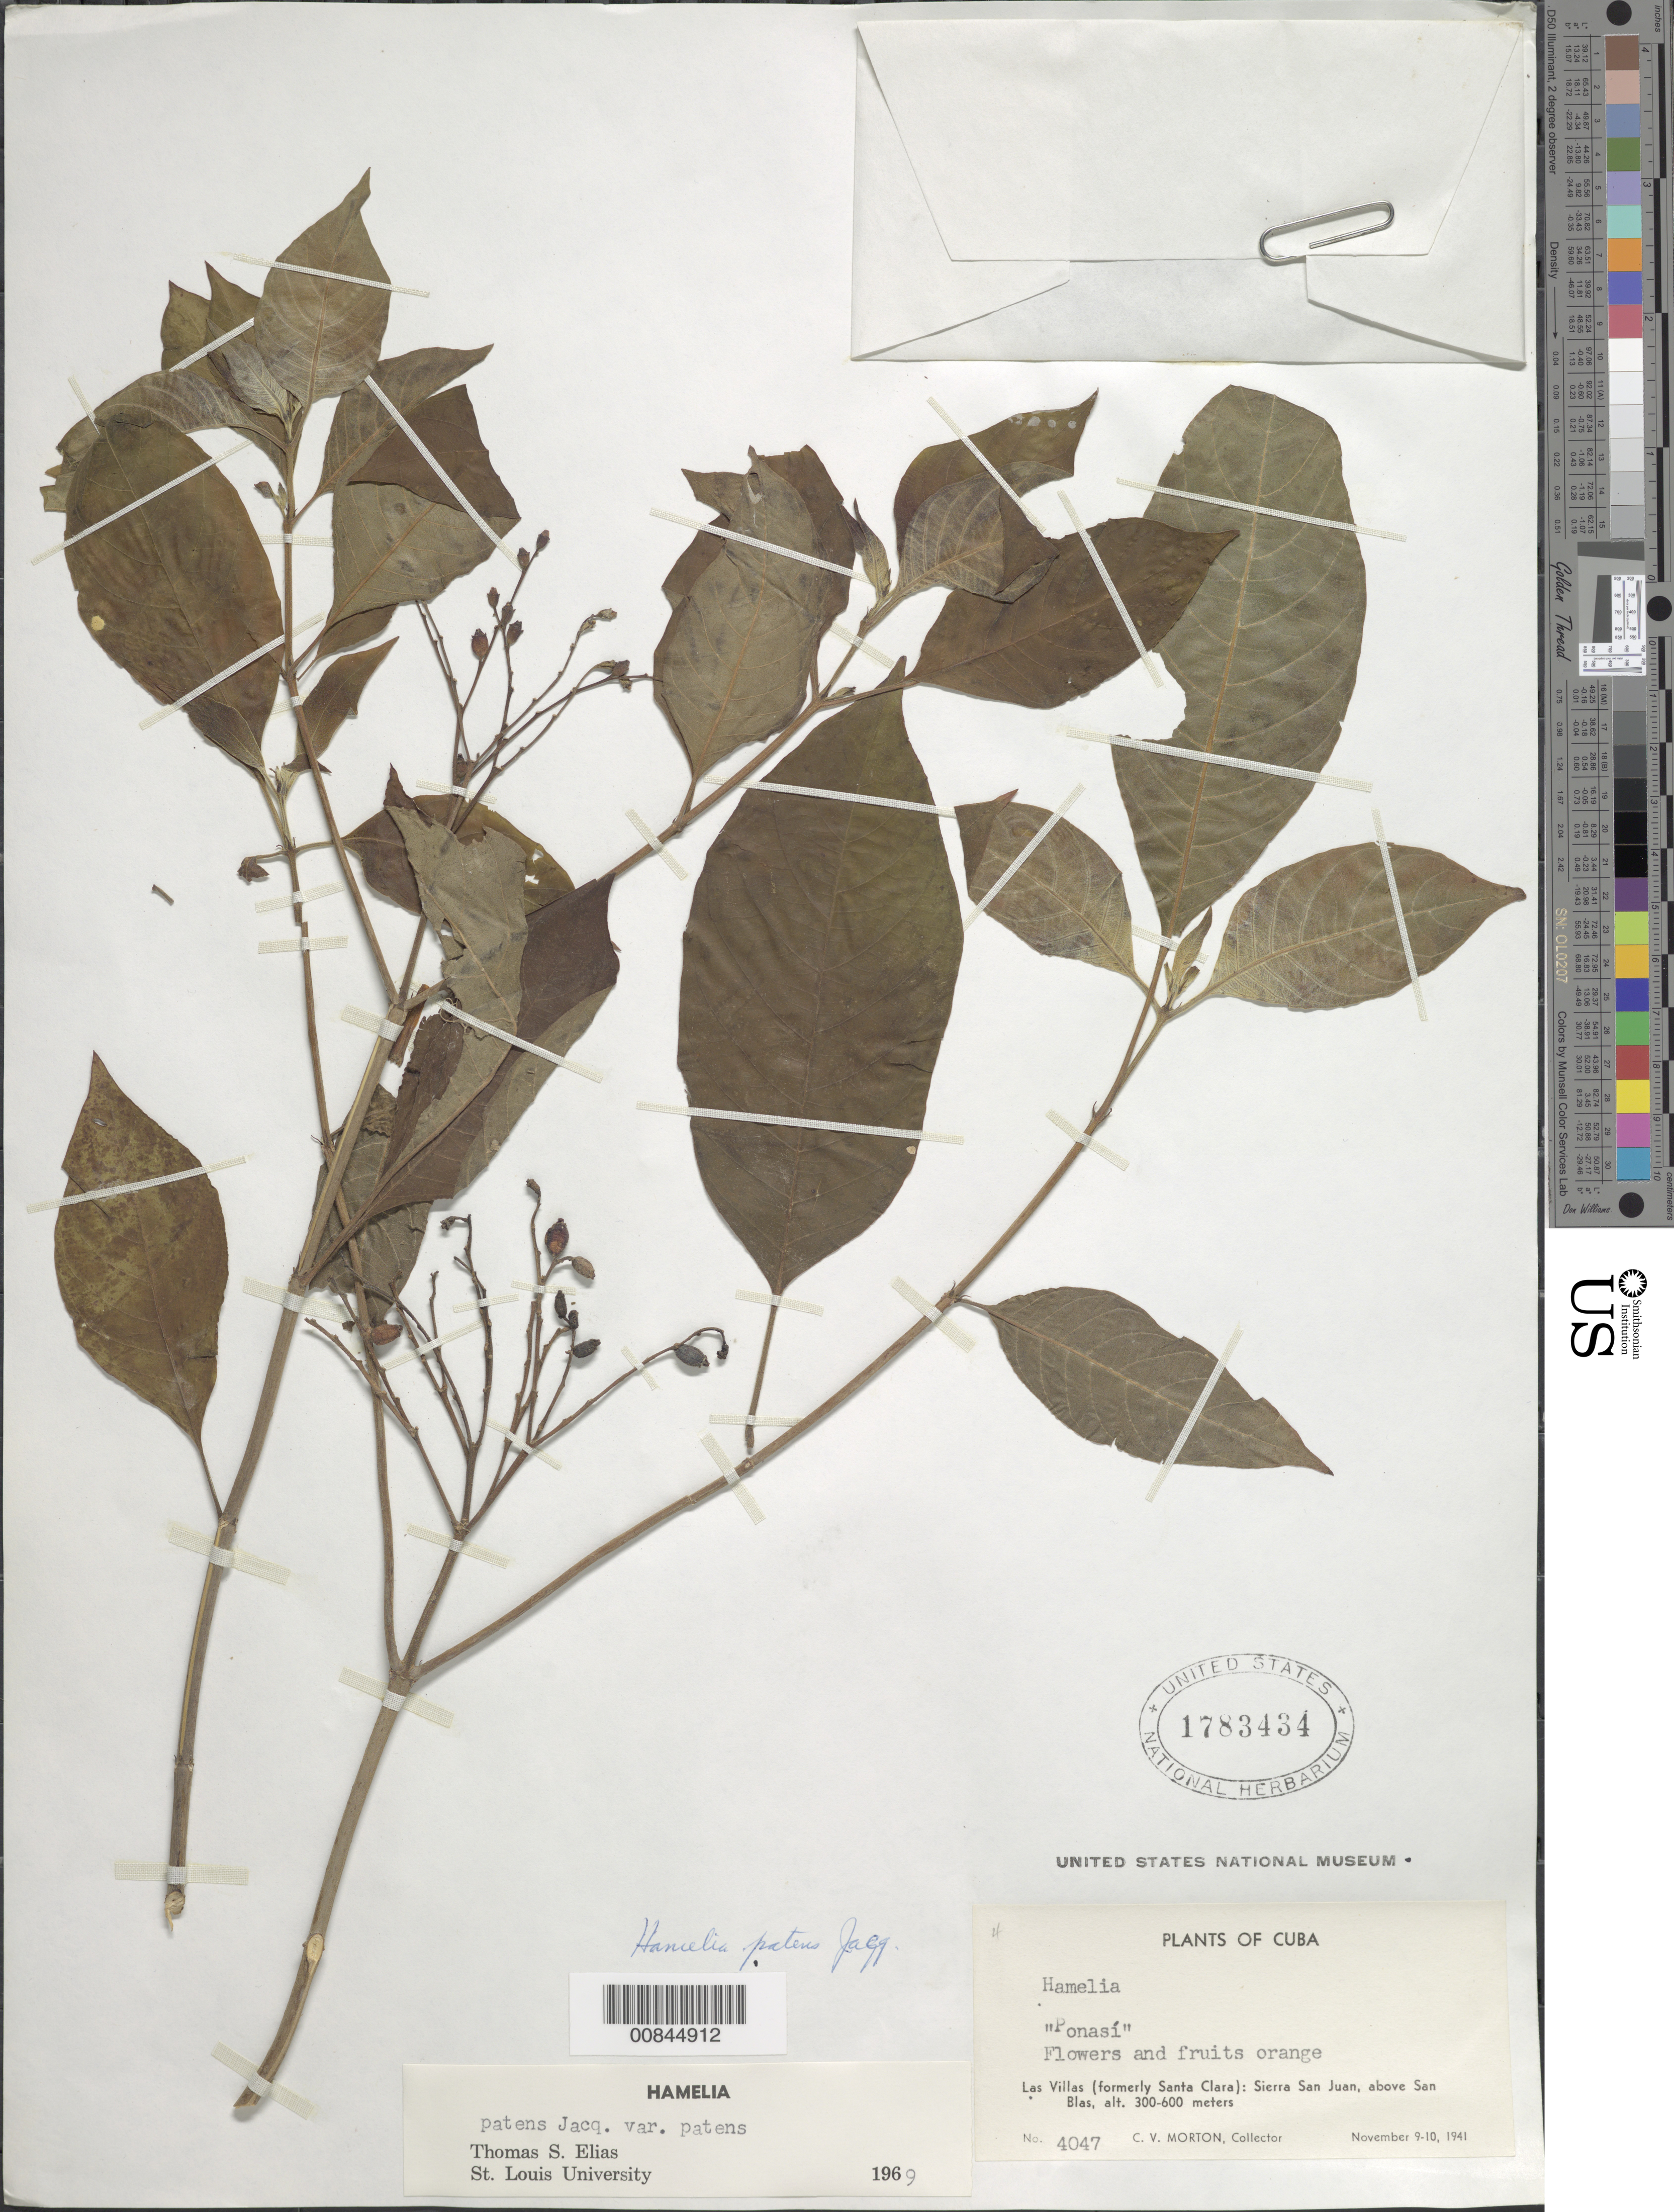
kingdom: Plantae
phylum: Tracheophyta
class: Magnoliopsida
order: Gentianales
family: Rubiaceae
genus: Hamelia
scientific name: Hamelia patens var. patens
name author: Jacq.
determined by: Elias, T. S.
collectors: C. V. Morton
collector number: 4047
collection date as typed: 09 Nov 1941 to 10 Nov 1941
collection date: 1941-11-09/1941-11-10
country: Cuba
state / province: Las Villas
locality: Sierra San Juan, above San Blas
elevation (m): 300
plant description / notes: Common name: Ponasí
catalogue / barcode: US 1783434